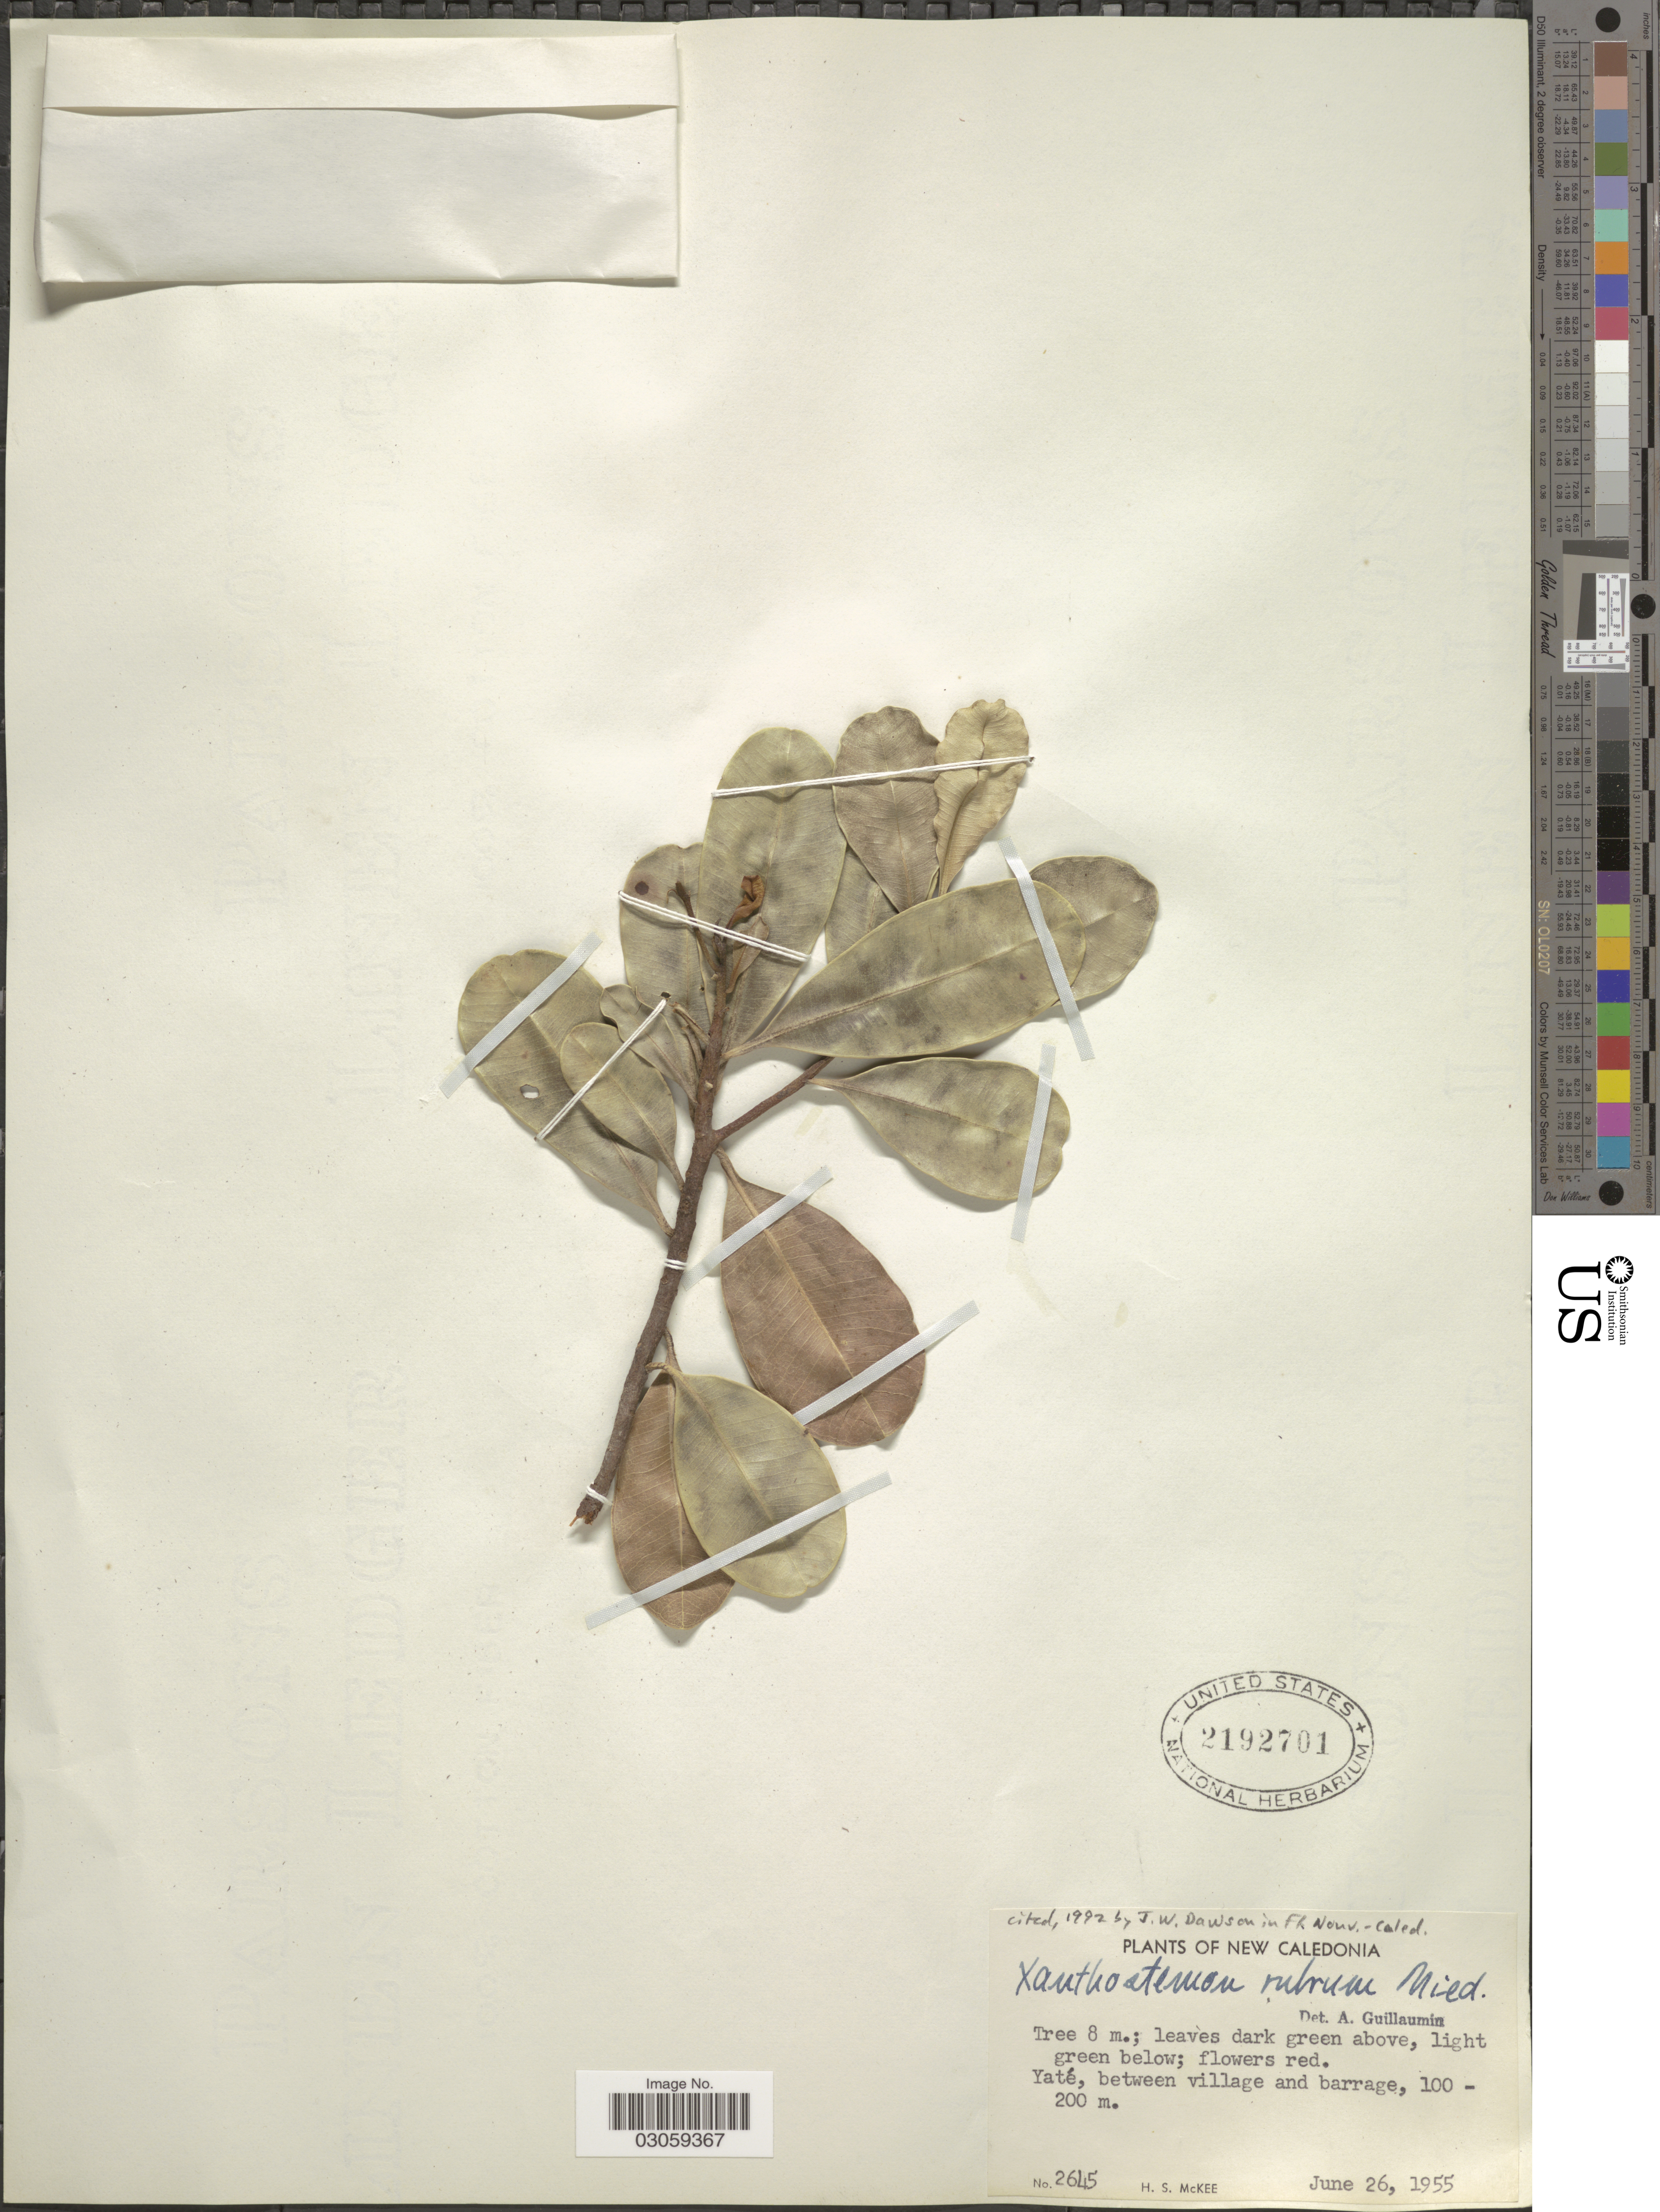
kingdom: Plantae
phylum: Tracheophyta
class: Magnoliopsida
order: Myrtales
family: Myrtaceae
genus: Xanthostemon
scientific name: Xanthostemon ruber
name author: (Brongn. & Gris) Sebert & Pancher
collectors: H. S. McKee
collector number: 2645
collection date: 1955-06-26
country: New Caledonia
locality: Yaté, between village and barrage.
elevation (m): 100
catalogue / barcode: US 2192701